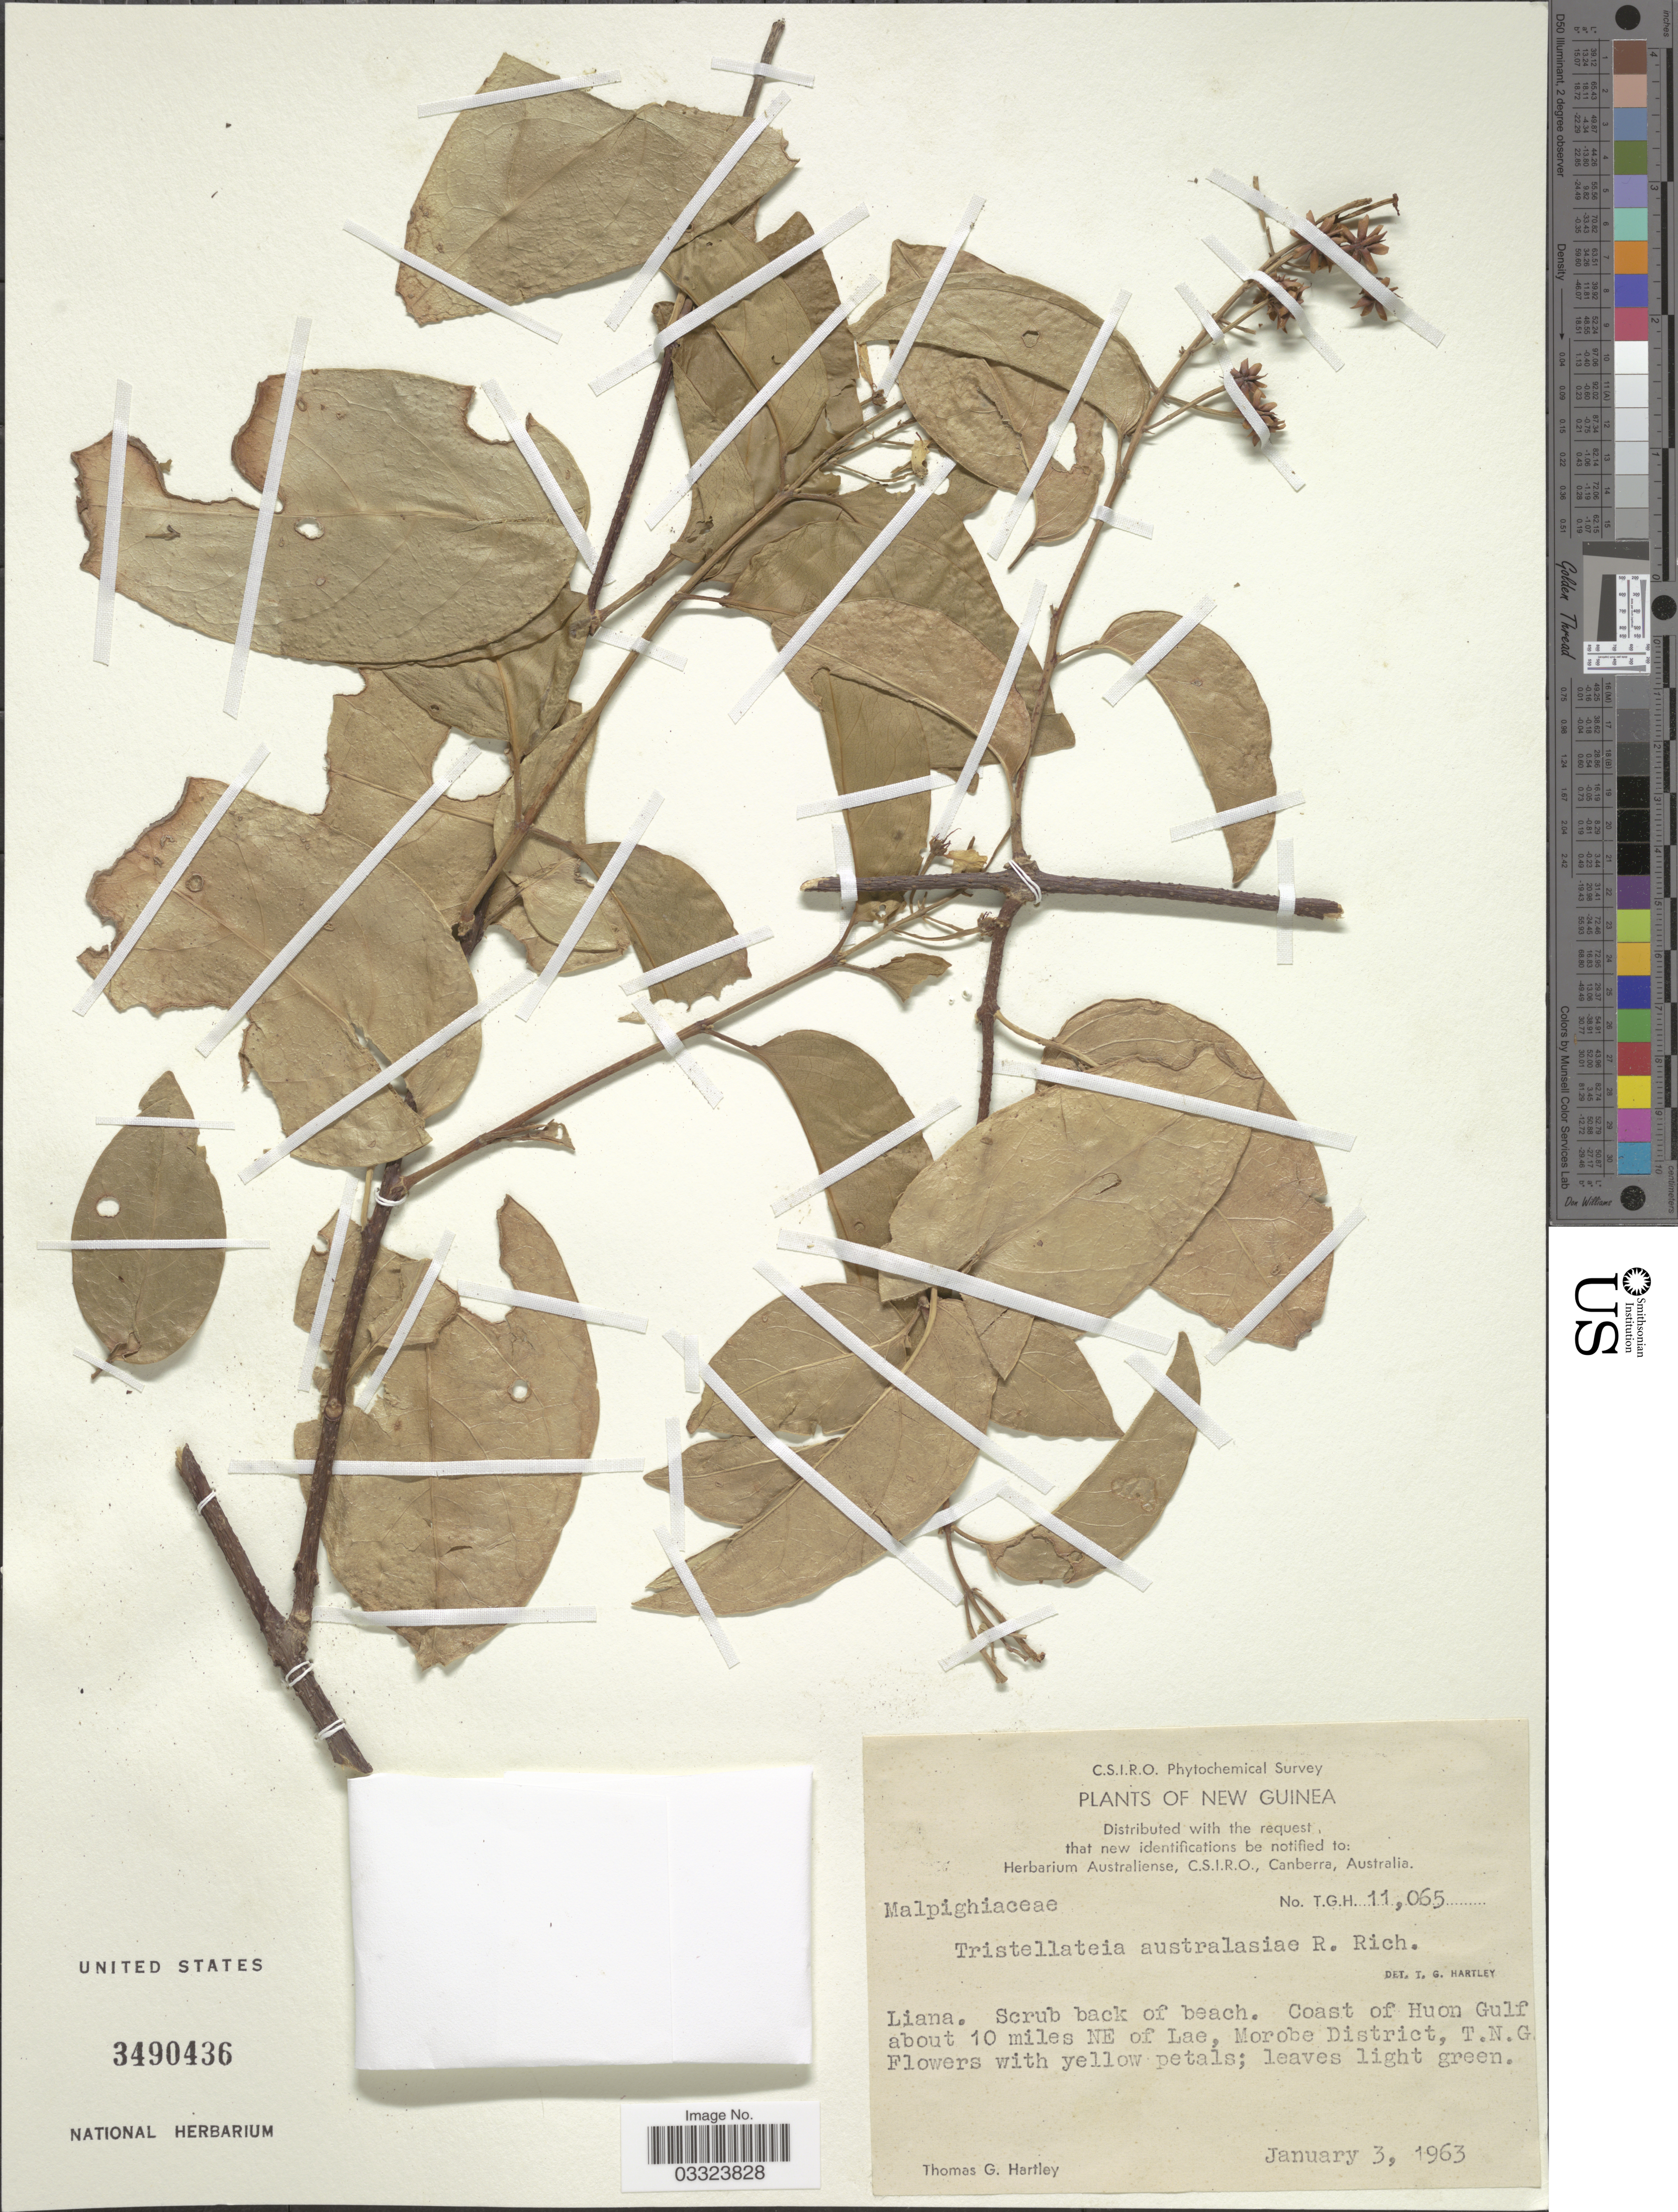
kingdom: Plantae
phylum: Tracheophyta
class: Magnoliopsida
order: Malpighiales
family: Malpighiaceae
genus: Tristellateia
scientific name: Tristellateia australasiae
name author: A. Rich.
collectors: T. G. Hartley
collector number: T.G.H.11065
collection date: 1963-01-03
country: Papua New Guinea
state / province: Morobe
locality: New Guinea. Coast of Huon Gulf about 10 miles NE of Lae, Morobe District, T.N.G.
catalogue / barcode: US 3490436